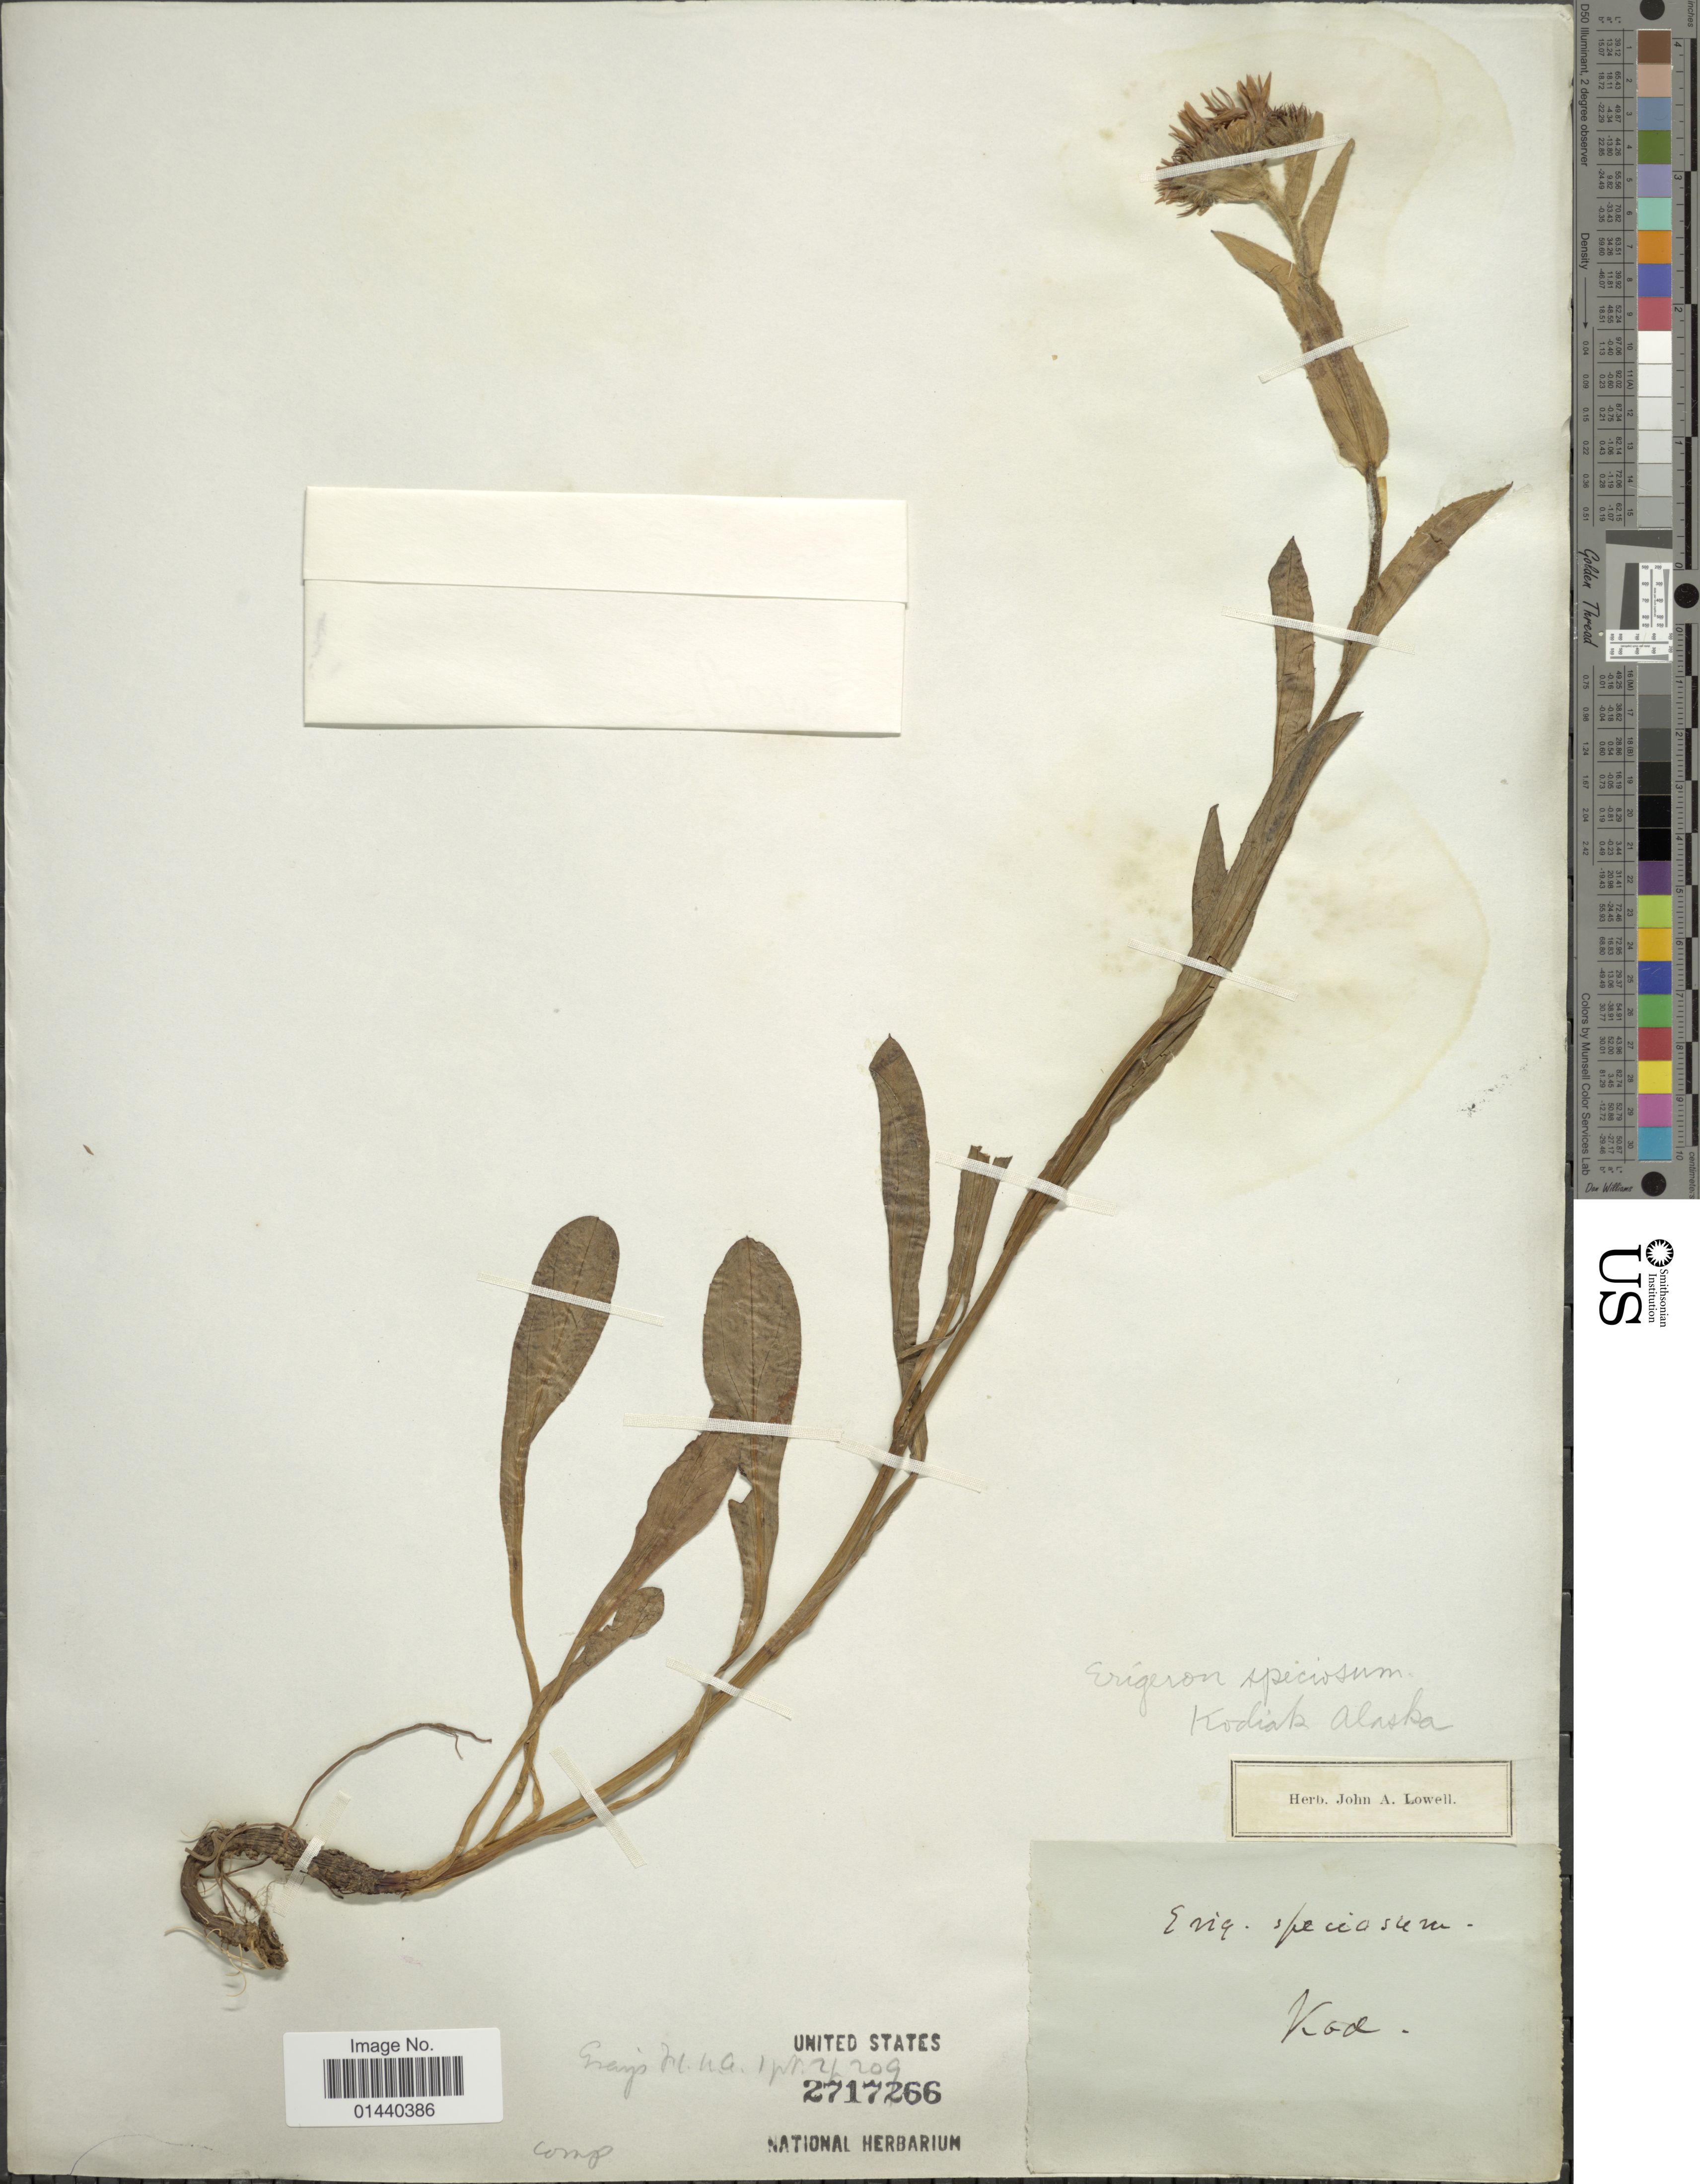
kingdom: Plantae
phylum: Tracheophyta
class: Magnoliopsida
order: Asterales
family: Asteraceae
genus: Erigeron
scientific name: Erigeron speciosus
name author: (Lindl.) DC.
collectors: ex herb. John A. Lowell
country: United States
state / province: Alaska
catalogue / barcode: US 2717266